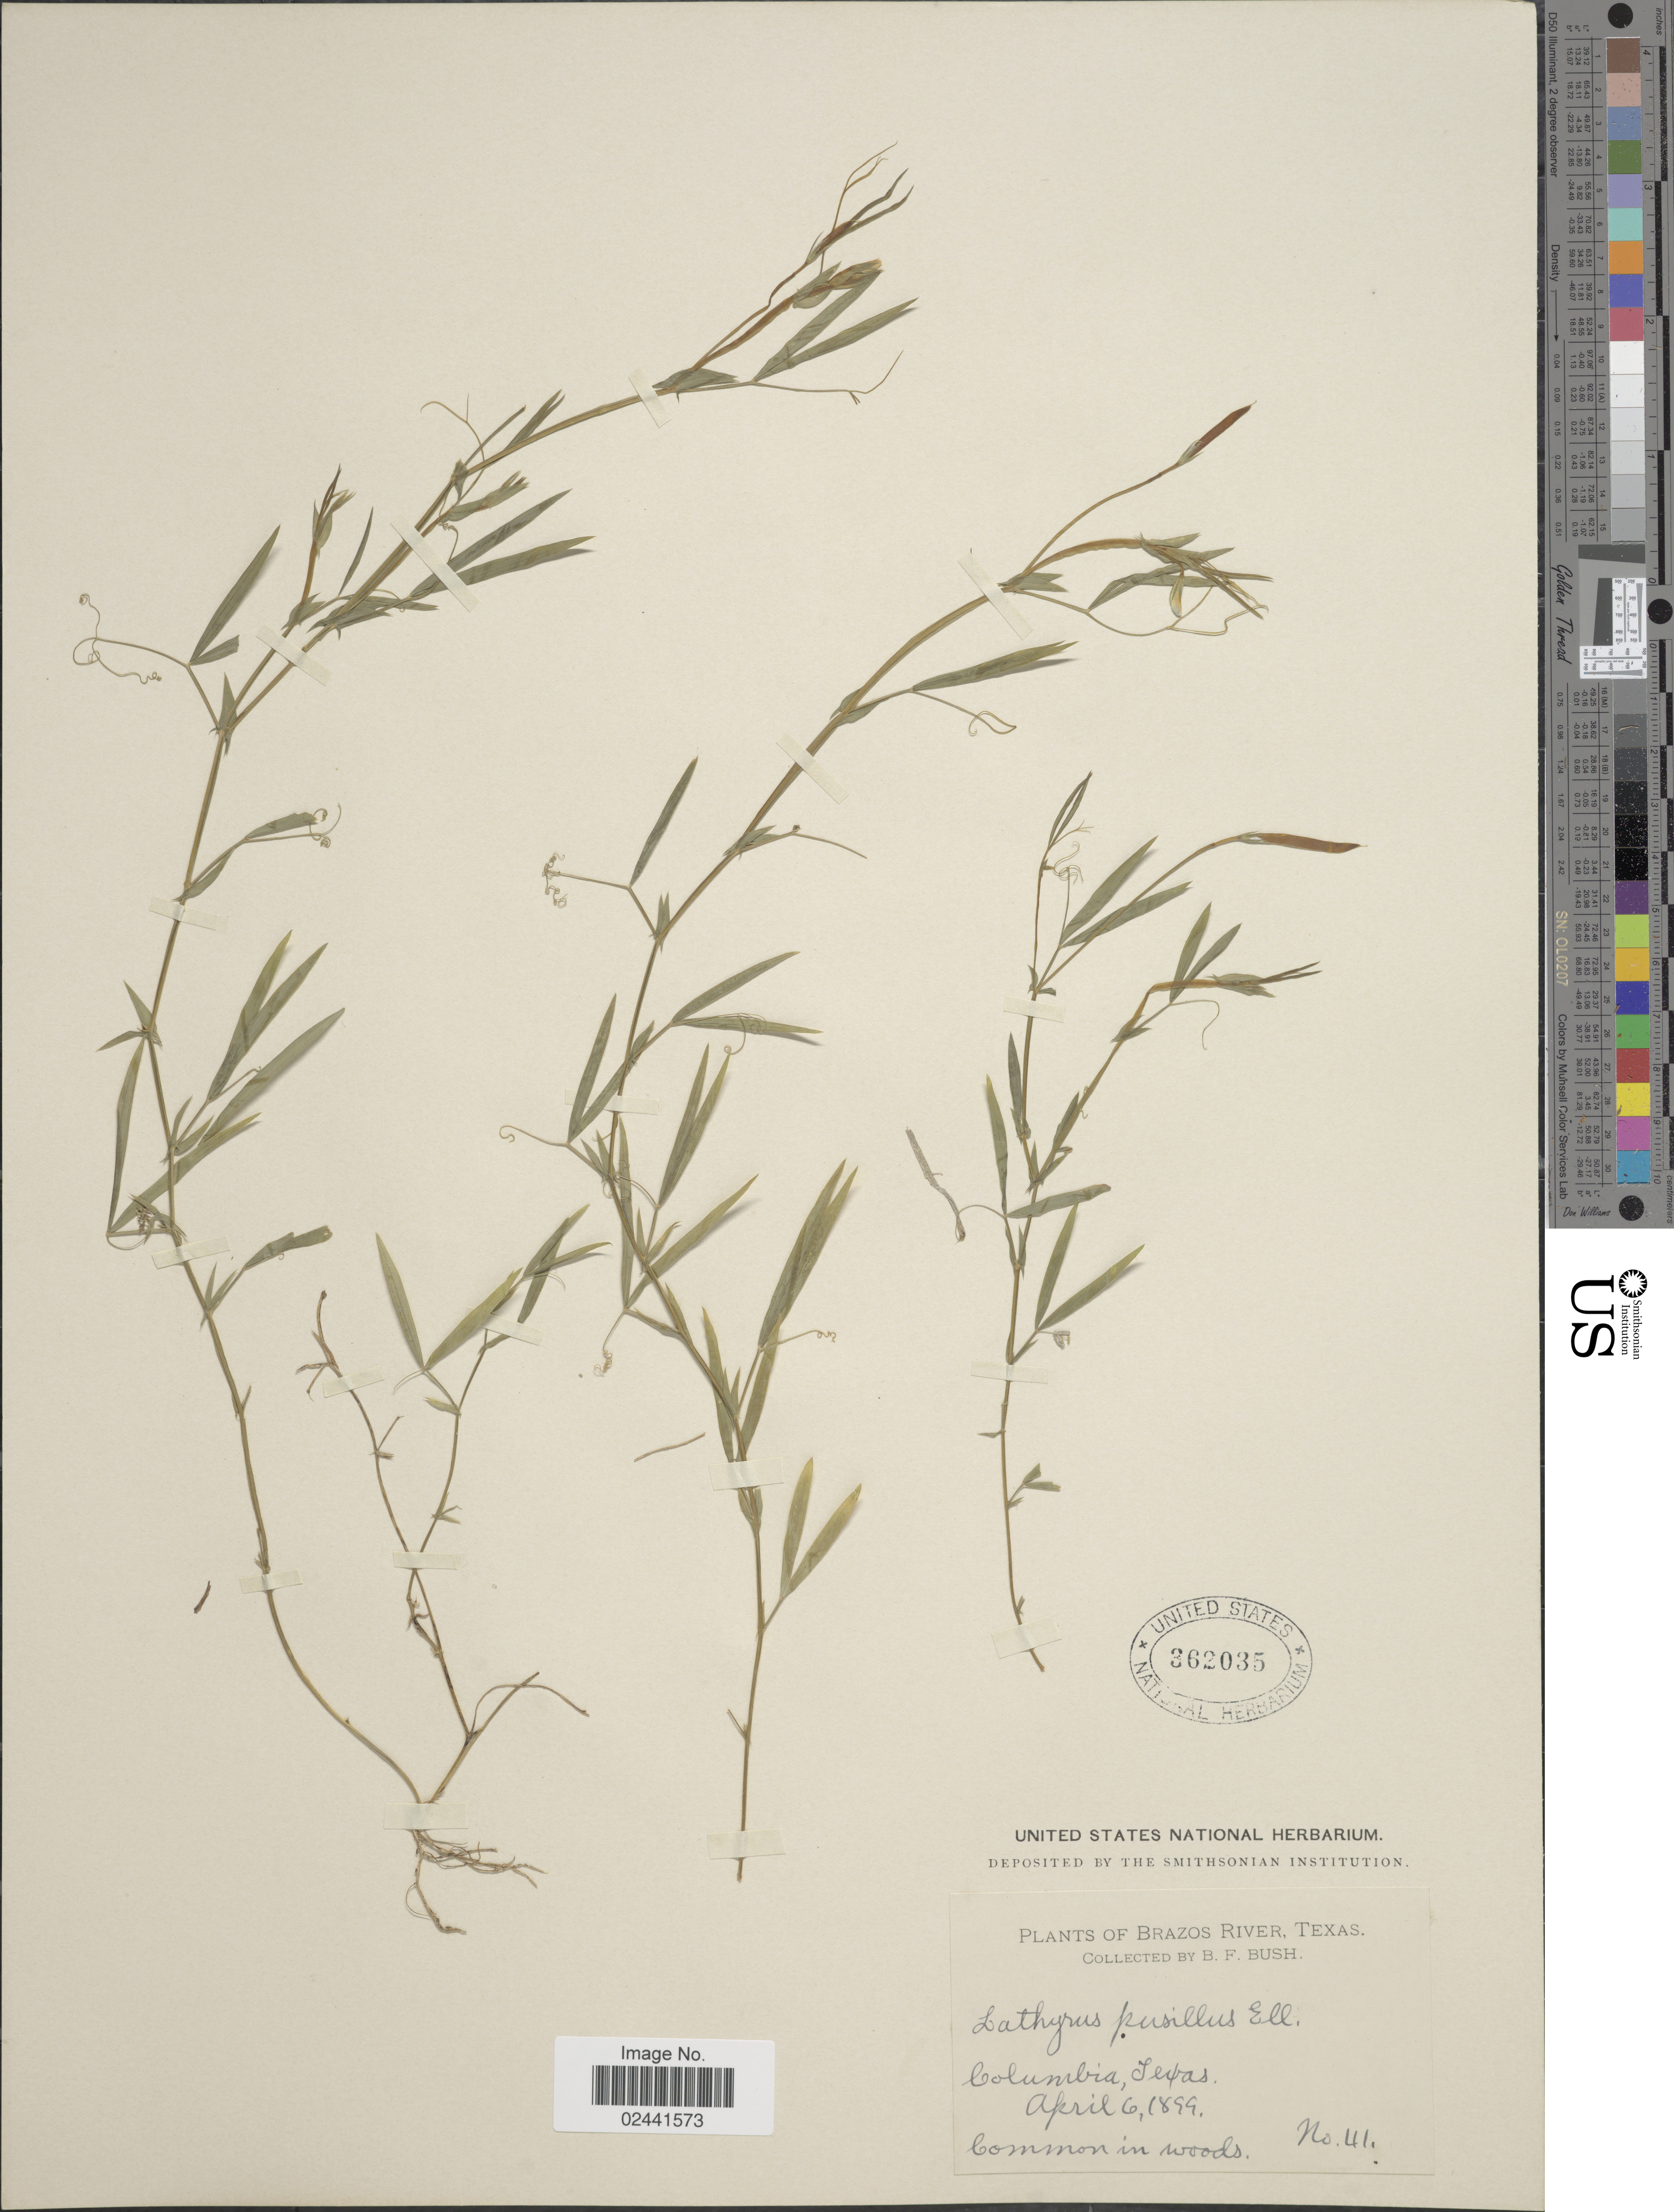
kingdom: Plantae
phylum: Tracheophyta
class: Magnoliopsida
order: Fabales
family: Fabaceae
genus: Lathyrus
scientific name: Lathyrus pusillus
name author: Elliott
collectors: B. F. Bush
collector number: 41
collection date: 1899-04-06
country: United States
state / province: Texas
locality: Brazos River, Columbia, Common in woods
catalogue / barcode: US 362035